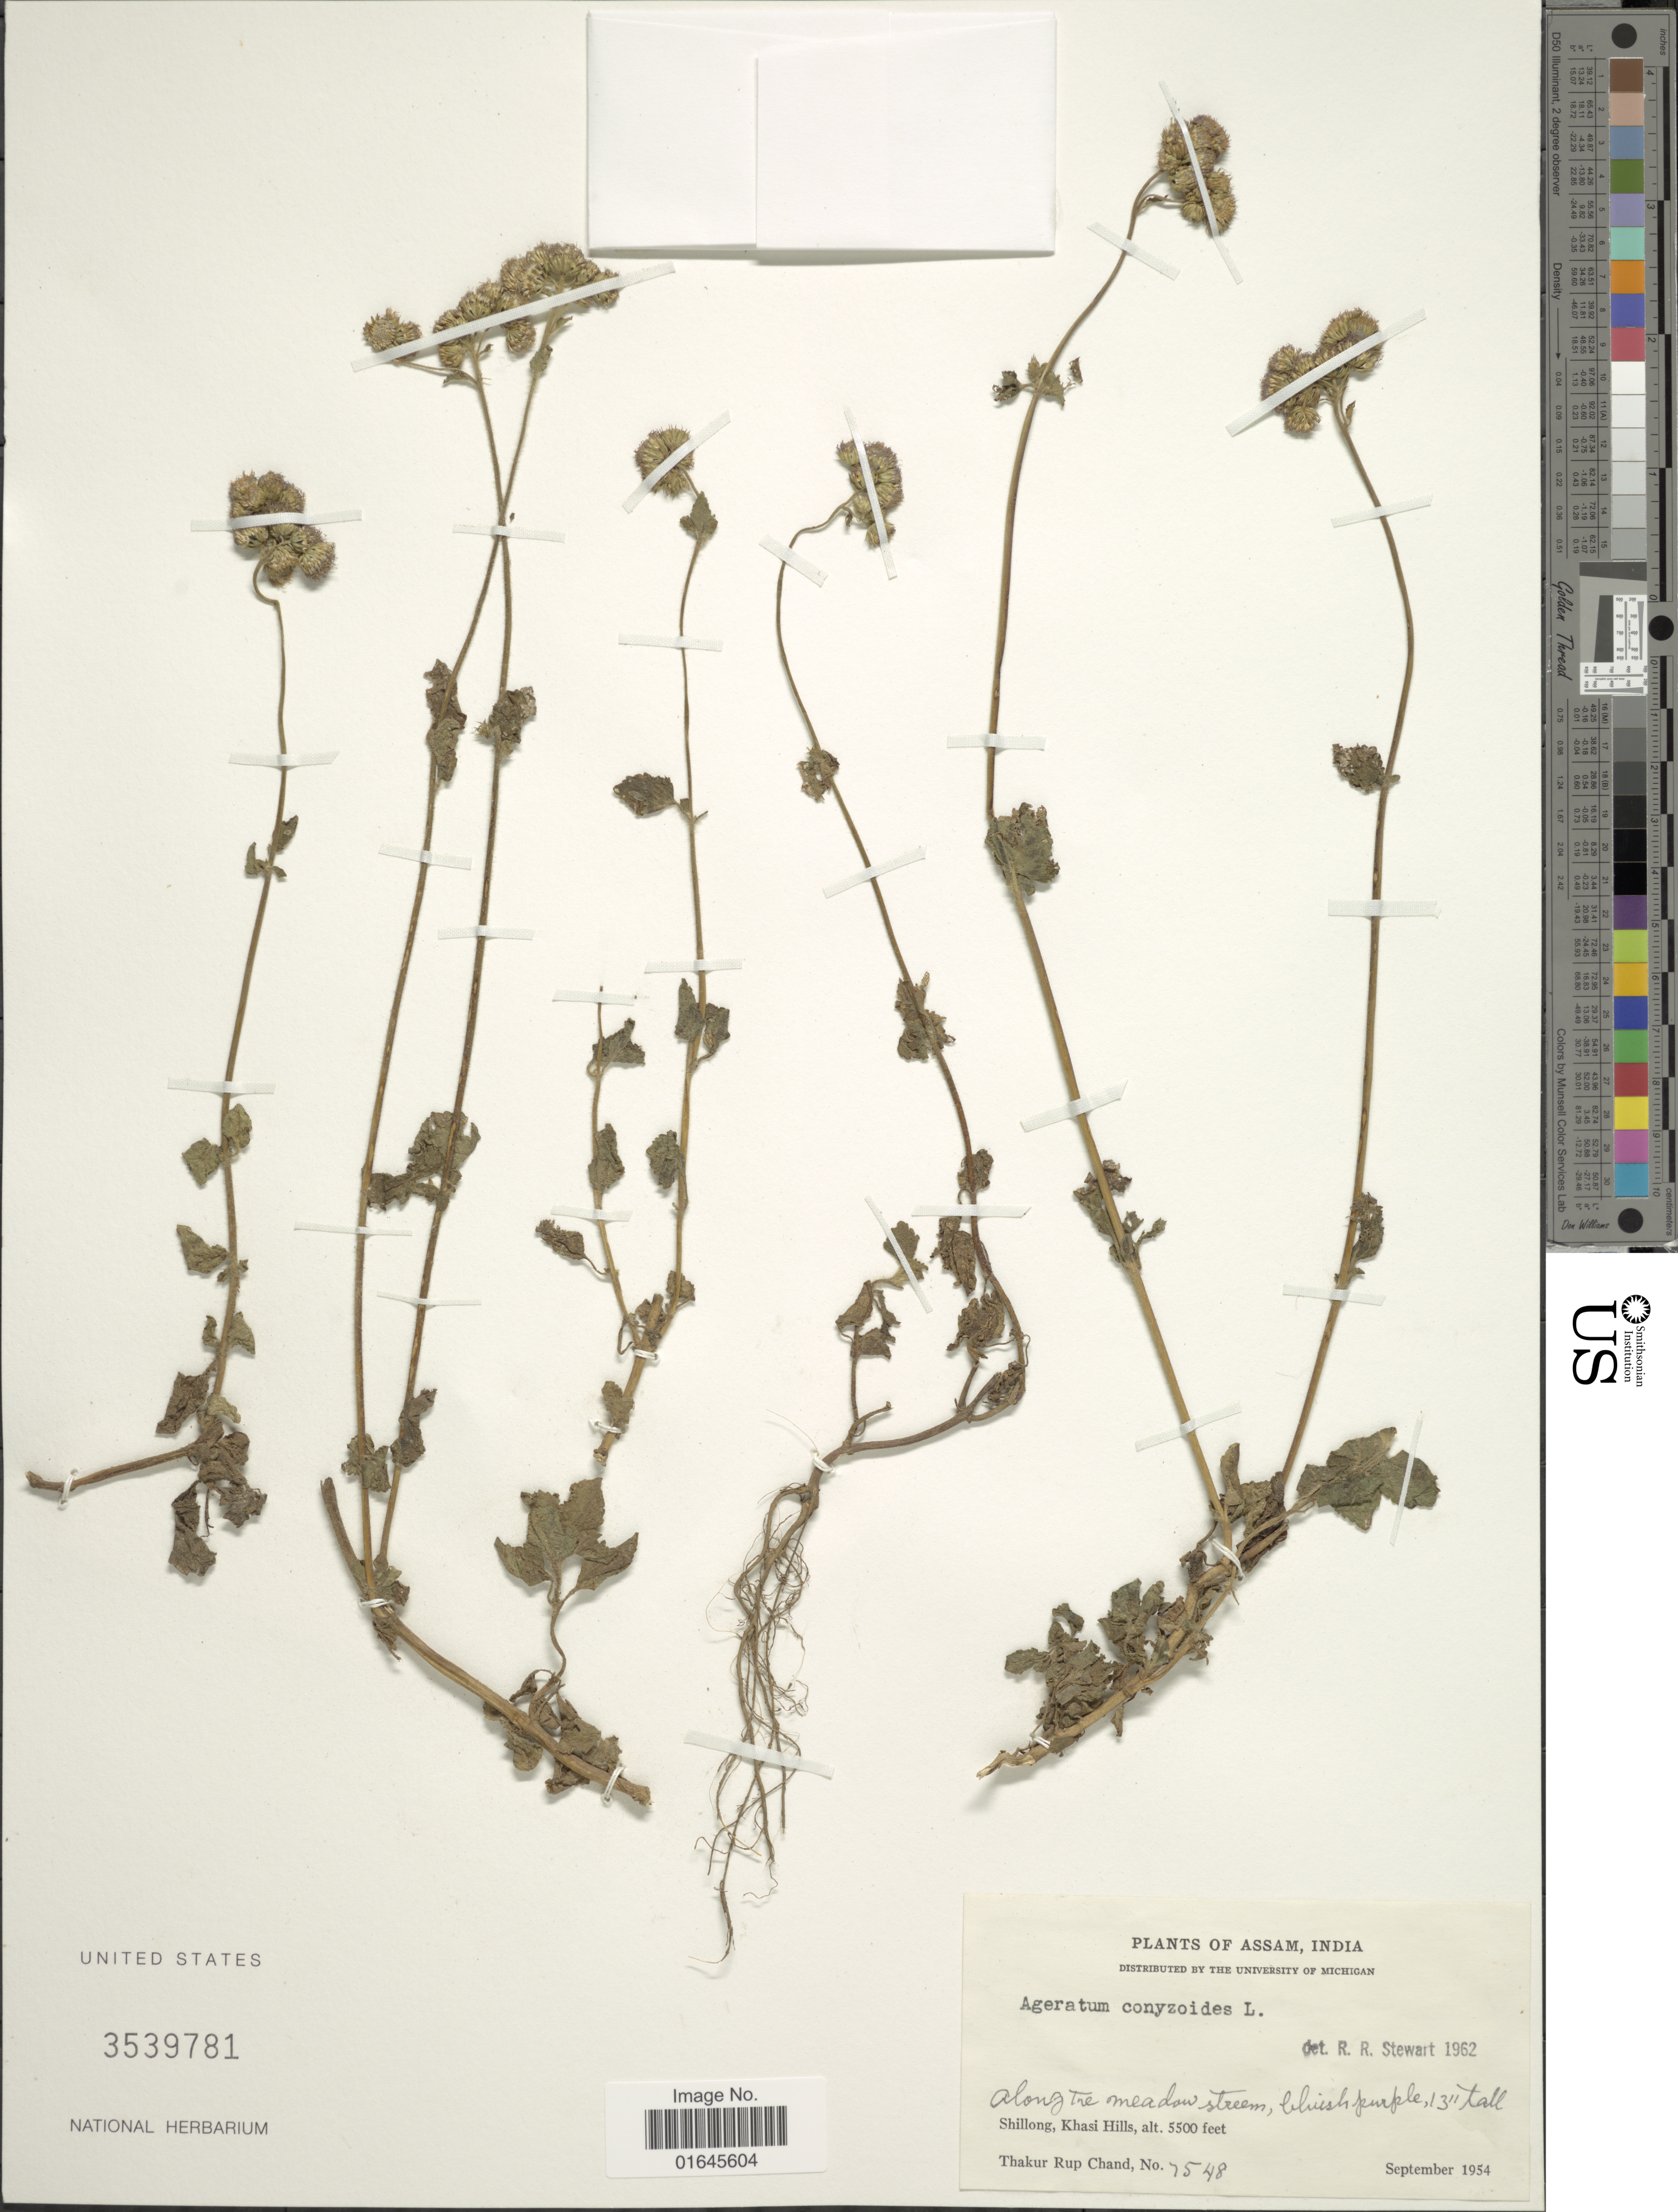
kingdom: Plantae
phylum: Tracheophyta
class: Magnoliopsida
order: Asterales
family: Asteraceae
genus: Ageratum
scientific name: Ageratum conyzoides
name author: L.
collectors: T. R. Chand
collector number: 7548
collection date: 1954-09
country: India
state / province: Meghalaya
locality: Along the meadow stream, Shillong, Khasi Hills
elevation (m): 1676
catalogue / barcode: US 3539781